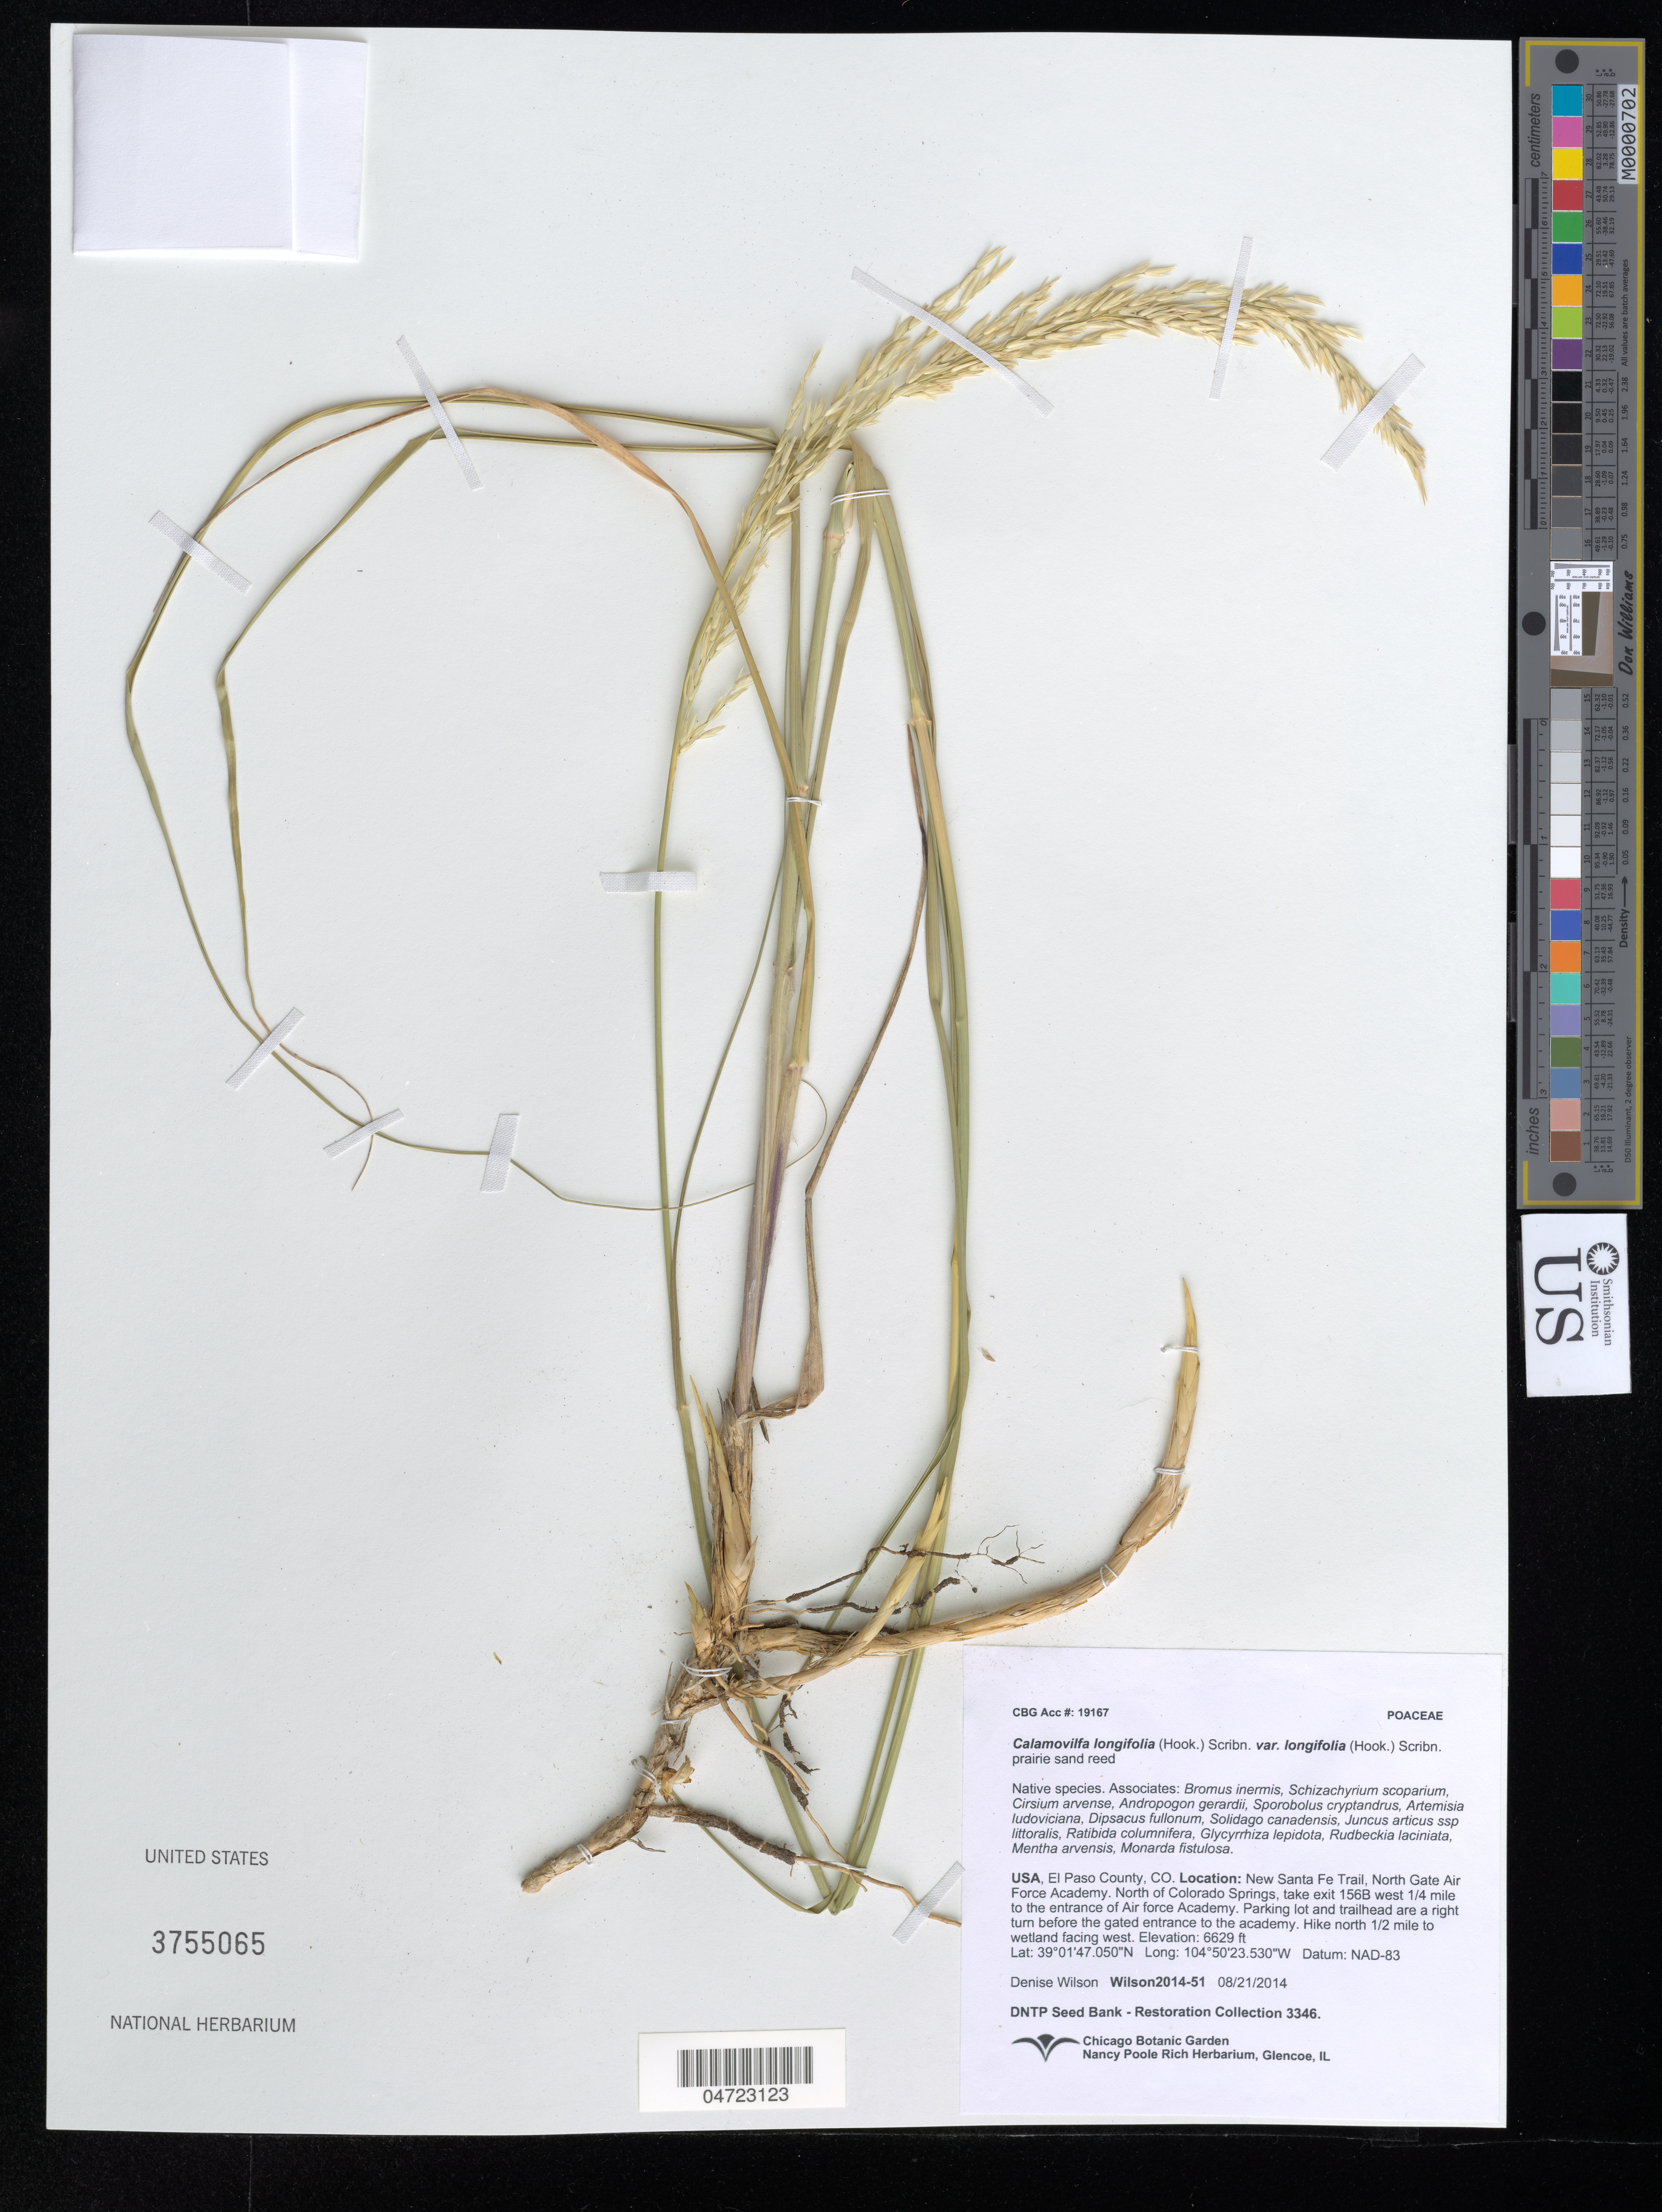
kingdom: Plantae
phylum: Tracheophyta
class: Liliopsida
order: Poales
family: Poaceae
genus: Calamovilfa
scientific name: Calamovilfa longifolia var. longifolia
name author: Scribn. & Southw.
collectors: D. Wilson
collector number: Wilson2014-51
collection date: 2014-08-21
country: United States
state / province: Colorado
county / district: El Paso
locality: El Paso County. New Santa Fe Trail, North Gate Air Force Academy. North of Colorado Springs, take exit 156B west 1/4 mile to the entrance of Air force Academy. Parking lot and trailhead are a right turn before the gated entrance to the academy. Hike north 1/2 mile tot wetland facing west.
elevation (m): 2021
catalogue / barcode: US 3755065